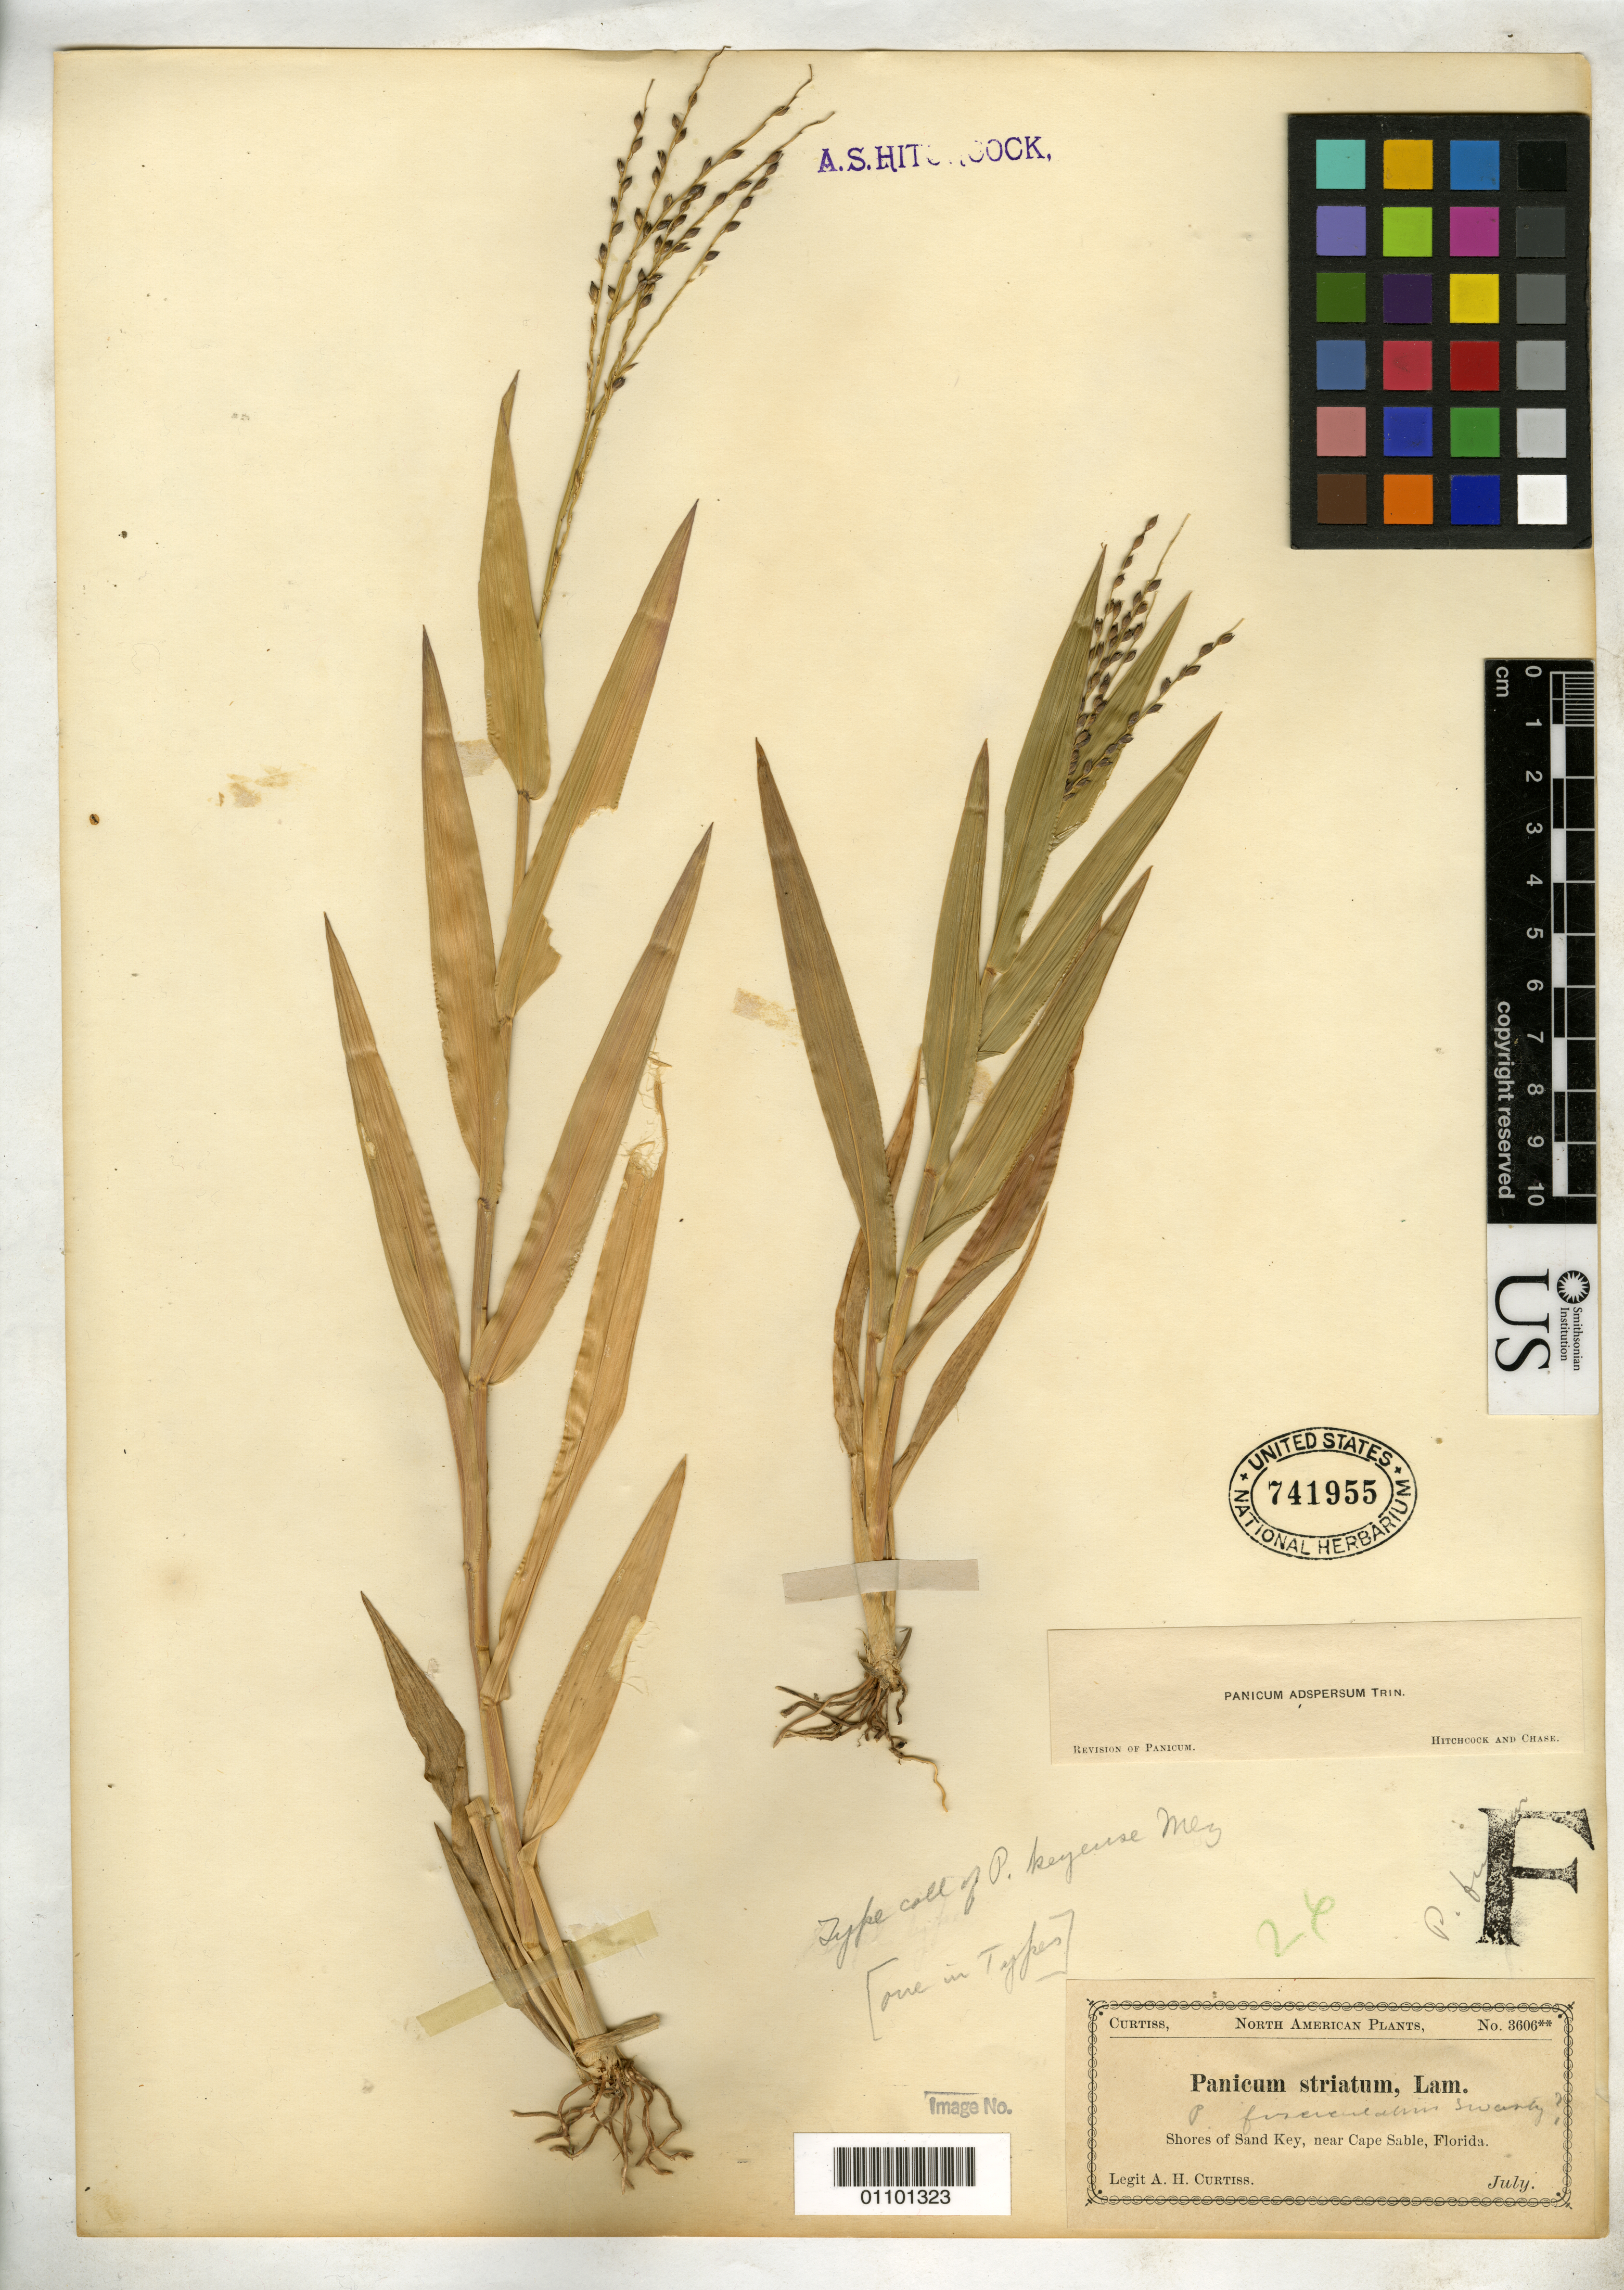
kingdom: Plantae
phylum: Tracheophyta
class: Liliopsida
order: Poales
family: Poaceae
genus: Panicum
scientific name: Panicum keyense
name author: Mez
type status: Syntype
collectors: A. H. Curtiss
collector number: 3606**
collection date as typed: Jul 1880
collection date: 1880-07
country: United States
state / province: Florida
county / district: Monroe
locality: Key near Cape Sable.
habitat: Shores of sand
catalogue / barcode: US 741955